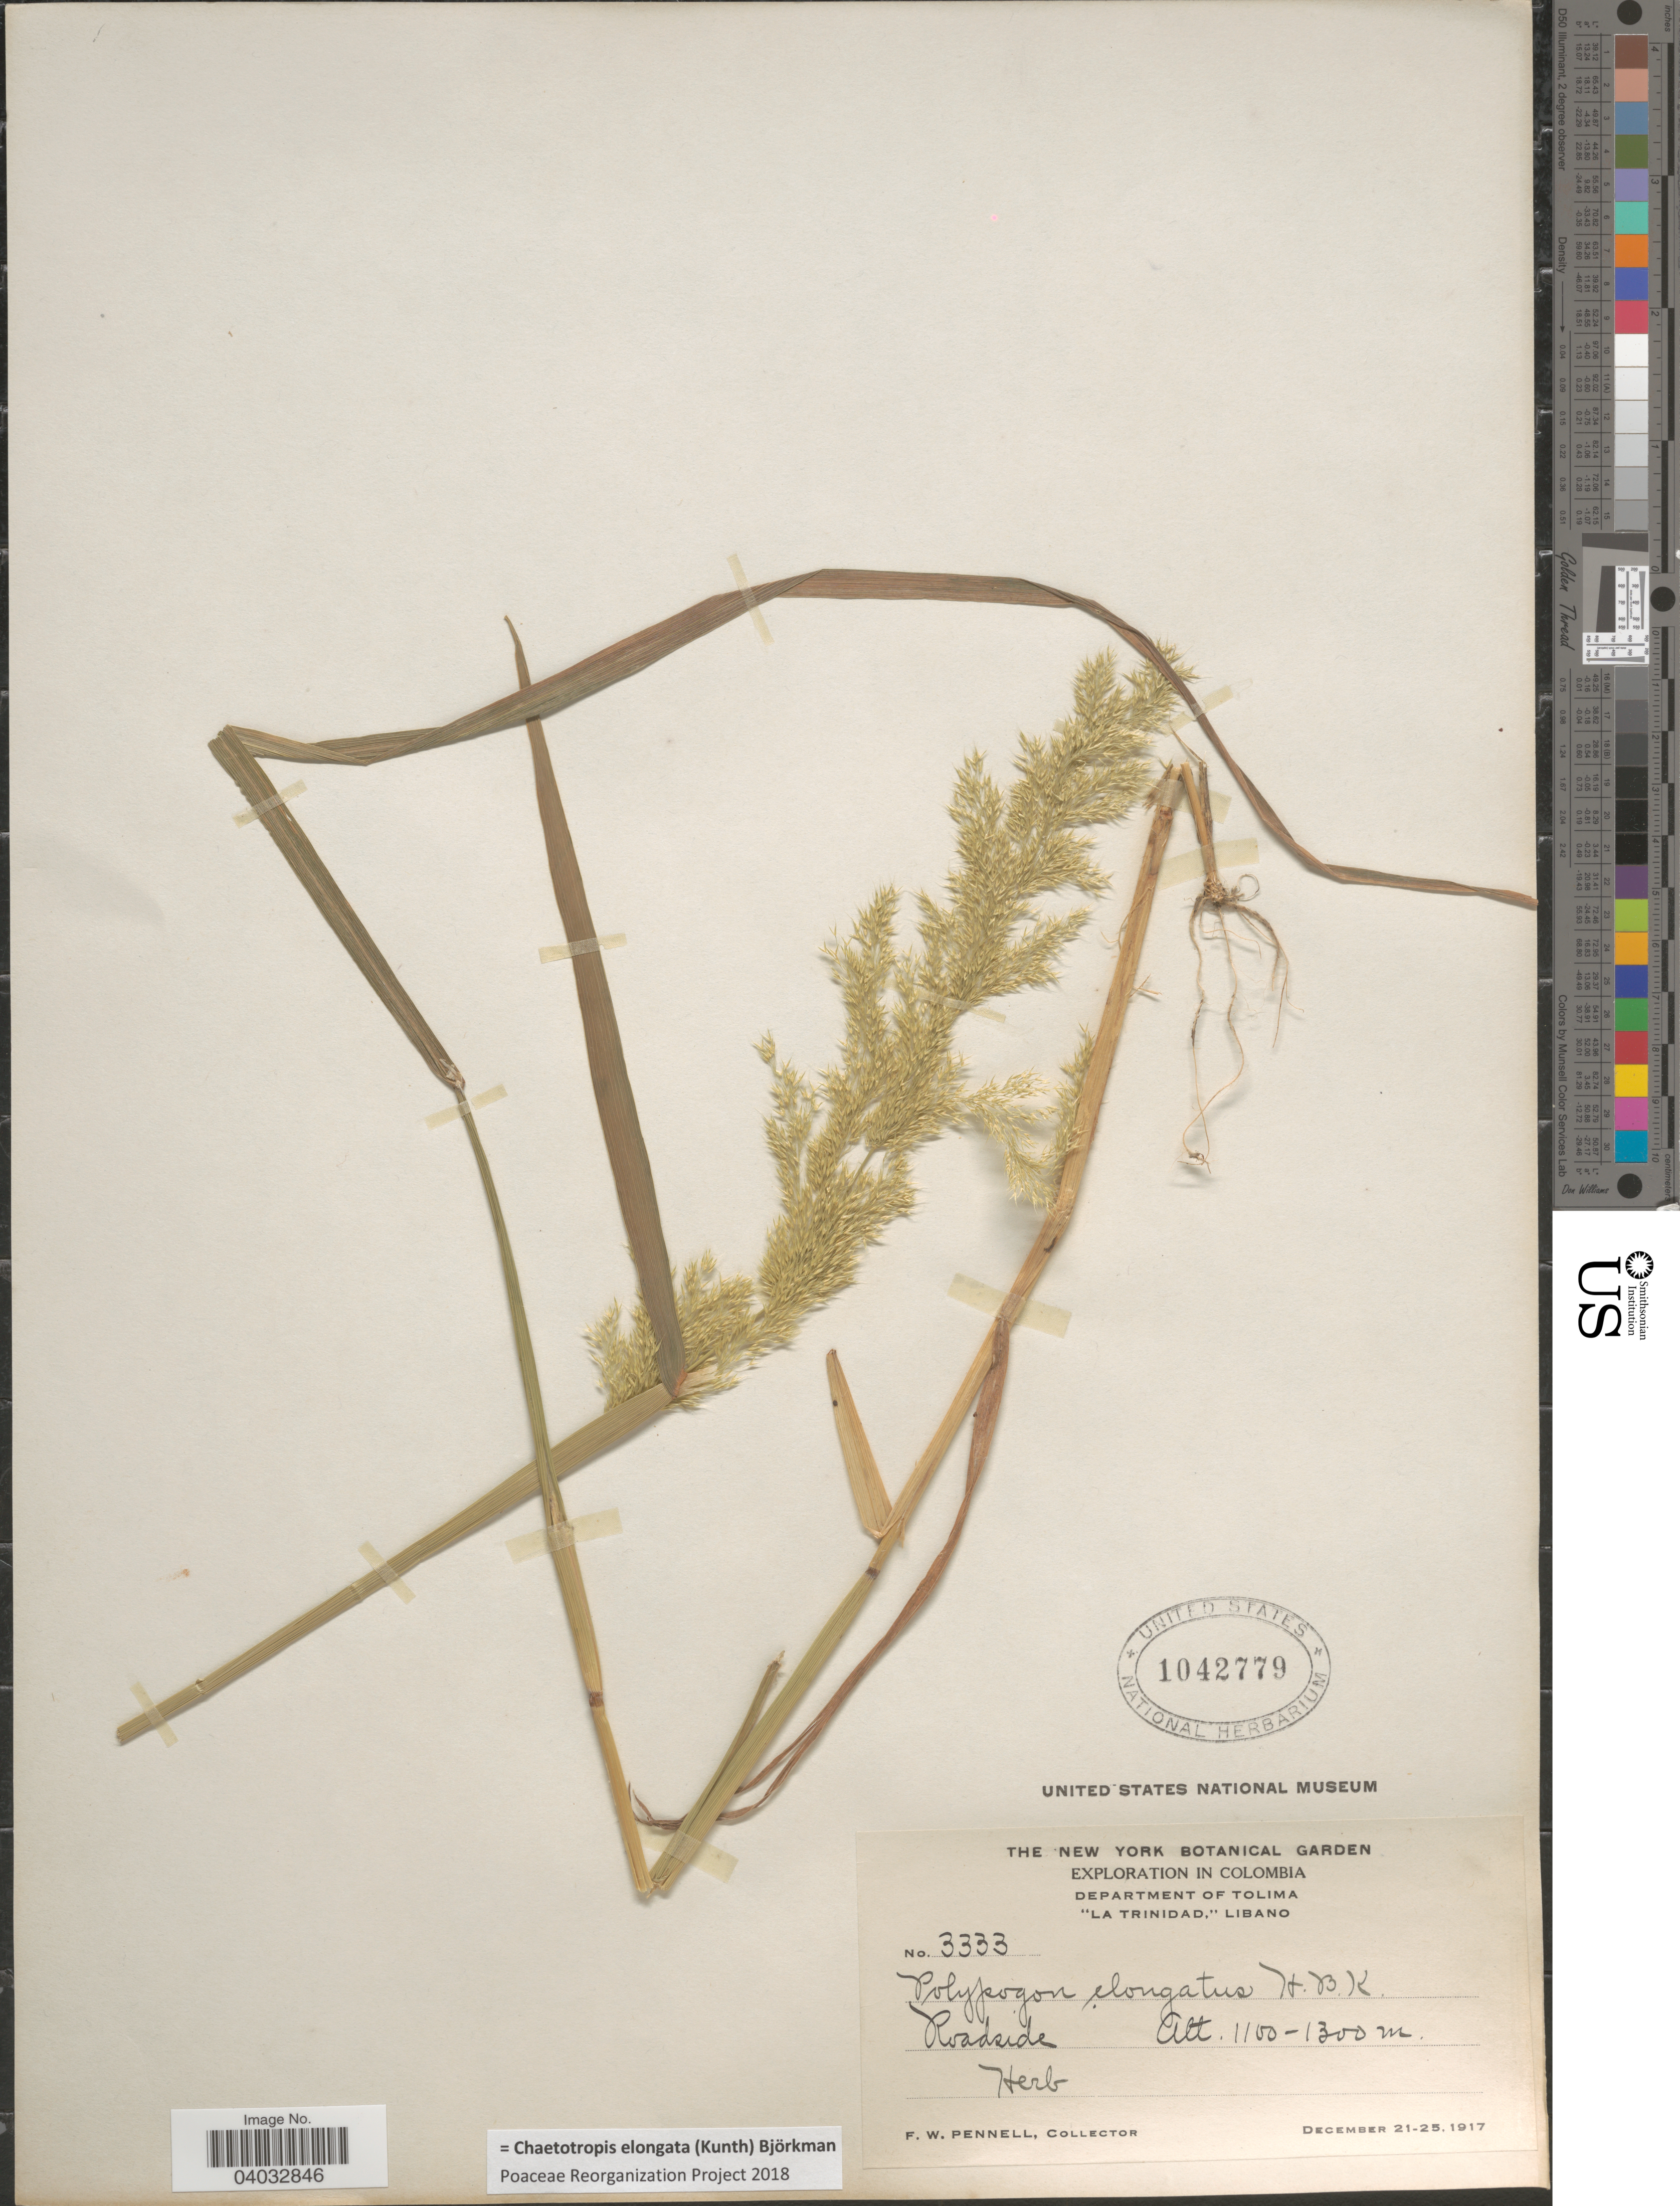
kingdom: Plantae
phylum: Tracheophyta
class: Liliopsida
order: Poales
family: Poaceae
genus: Chaetotropis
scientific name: Chaetotropis elongata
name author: (Kunth) Björkman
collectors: F. W. Pennell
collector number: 3333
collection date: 1917-12-21/1917-12-25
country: Colombia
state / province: Tolima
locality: Department of Tolima "La Trinidad," Libano. Roadside.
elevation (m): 1100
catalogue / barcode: US 1042779